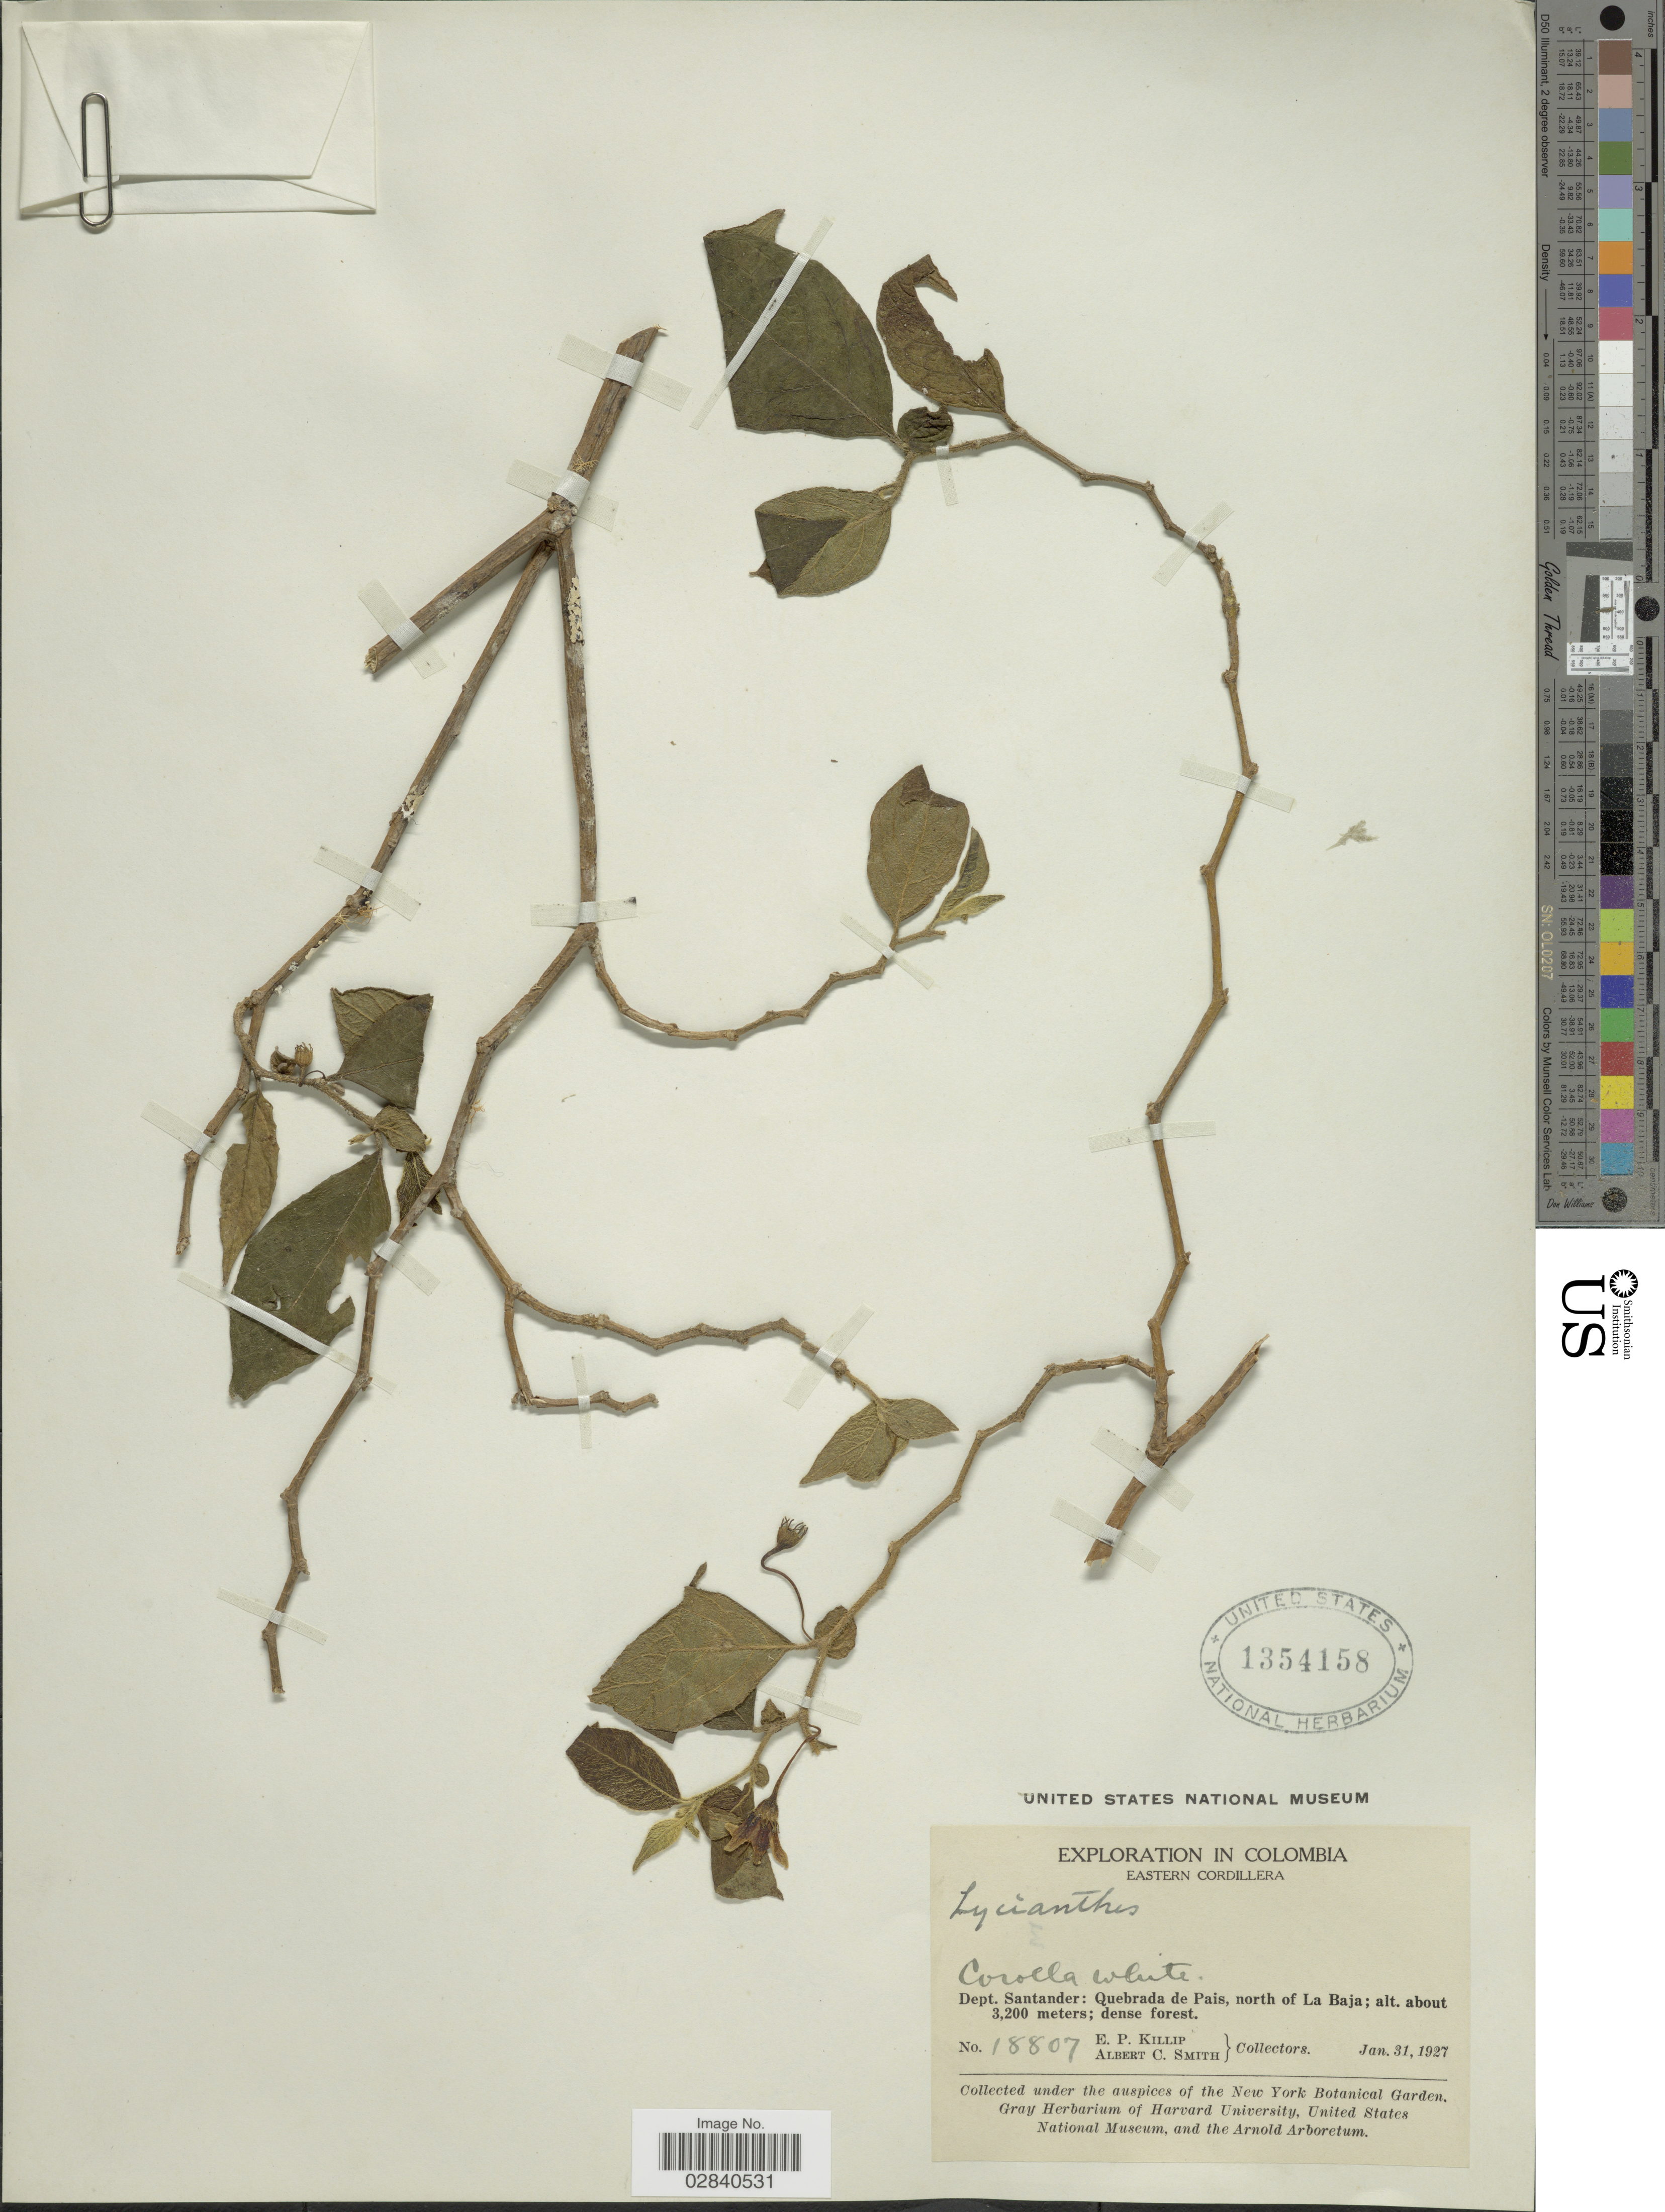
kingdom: Plantae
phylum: Tracheophyta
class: Magnoliopsida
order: Solanales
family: Solanaceae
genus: Lycianthes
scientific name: Lycianthes sp.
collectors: E. P. Killip & A. C. Smith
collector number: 18807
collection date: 1927-01-31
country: Colombia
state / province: Santander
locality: Eastern Cordillera, Dept. Santander: Quebrada de Pais, north of La Baja.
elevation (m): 3200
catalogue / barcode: US 1354158